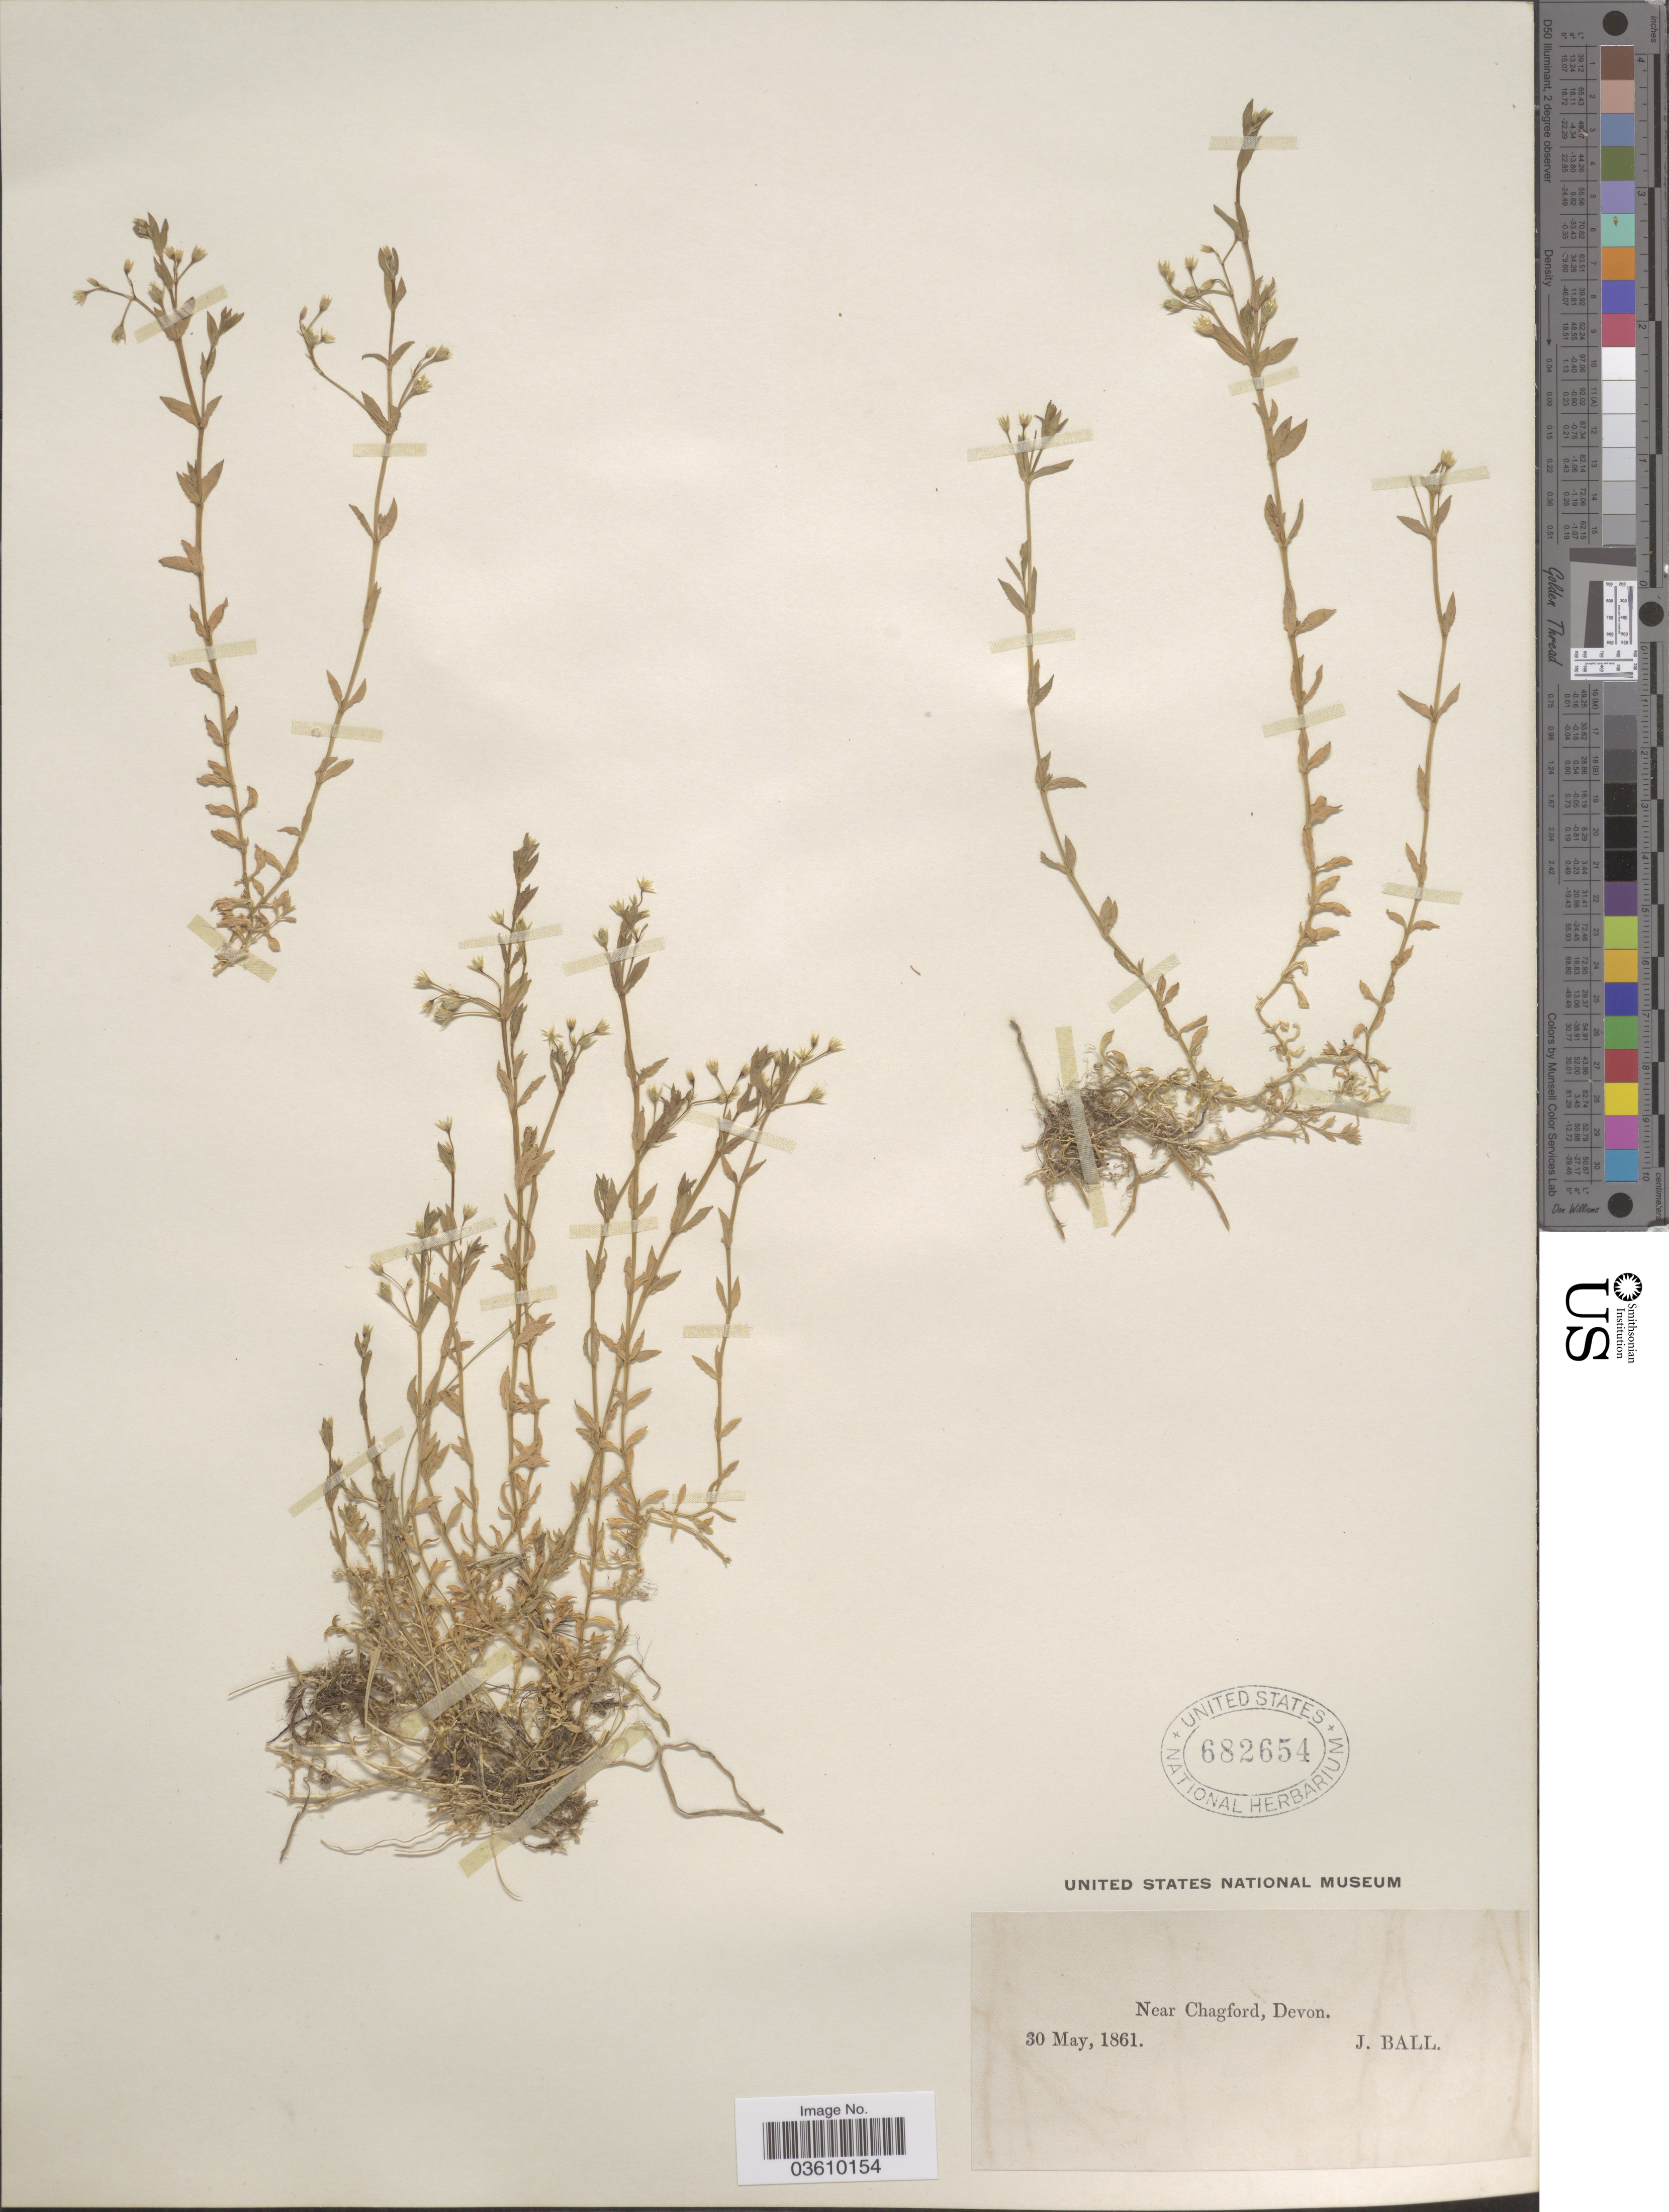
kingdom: Plantae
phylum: Tracheophyta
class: Magnoliopsida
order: Caryophyllales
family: Caryophyllaceae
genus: Stellaria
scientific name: Stellaria sp.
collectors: J. Ball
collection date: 1861-05-30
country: United Kingdom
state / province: England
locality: Near Chagford, Devon.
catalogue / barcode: US 682654